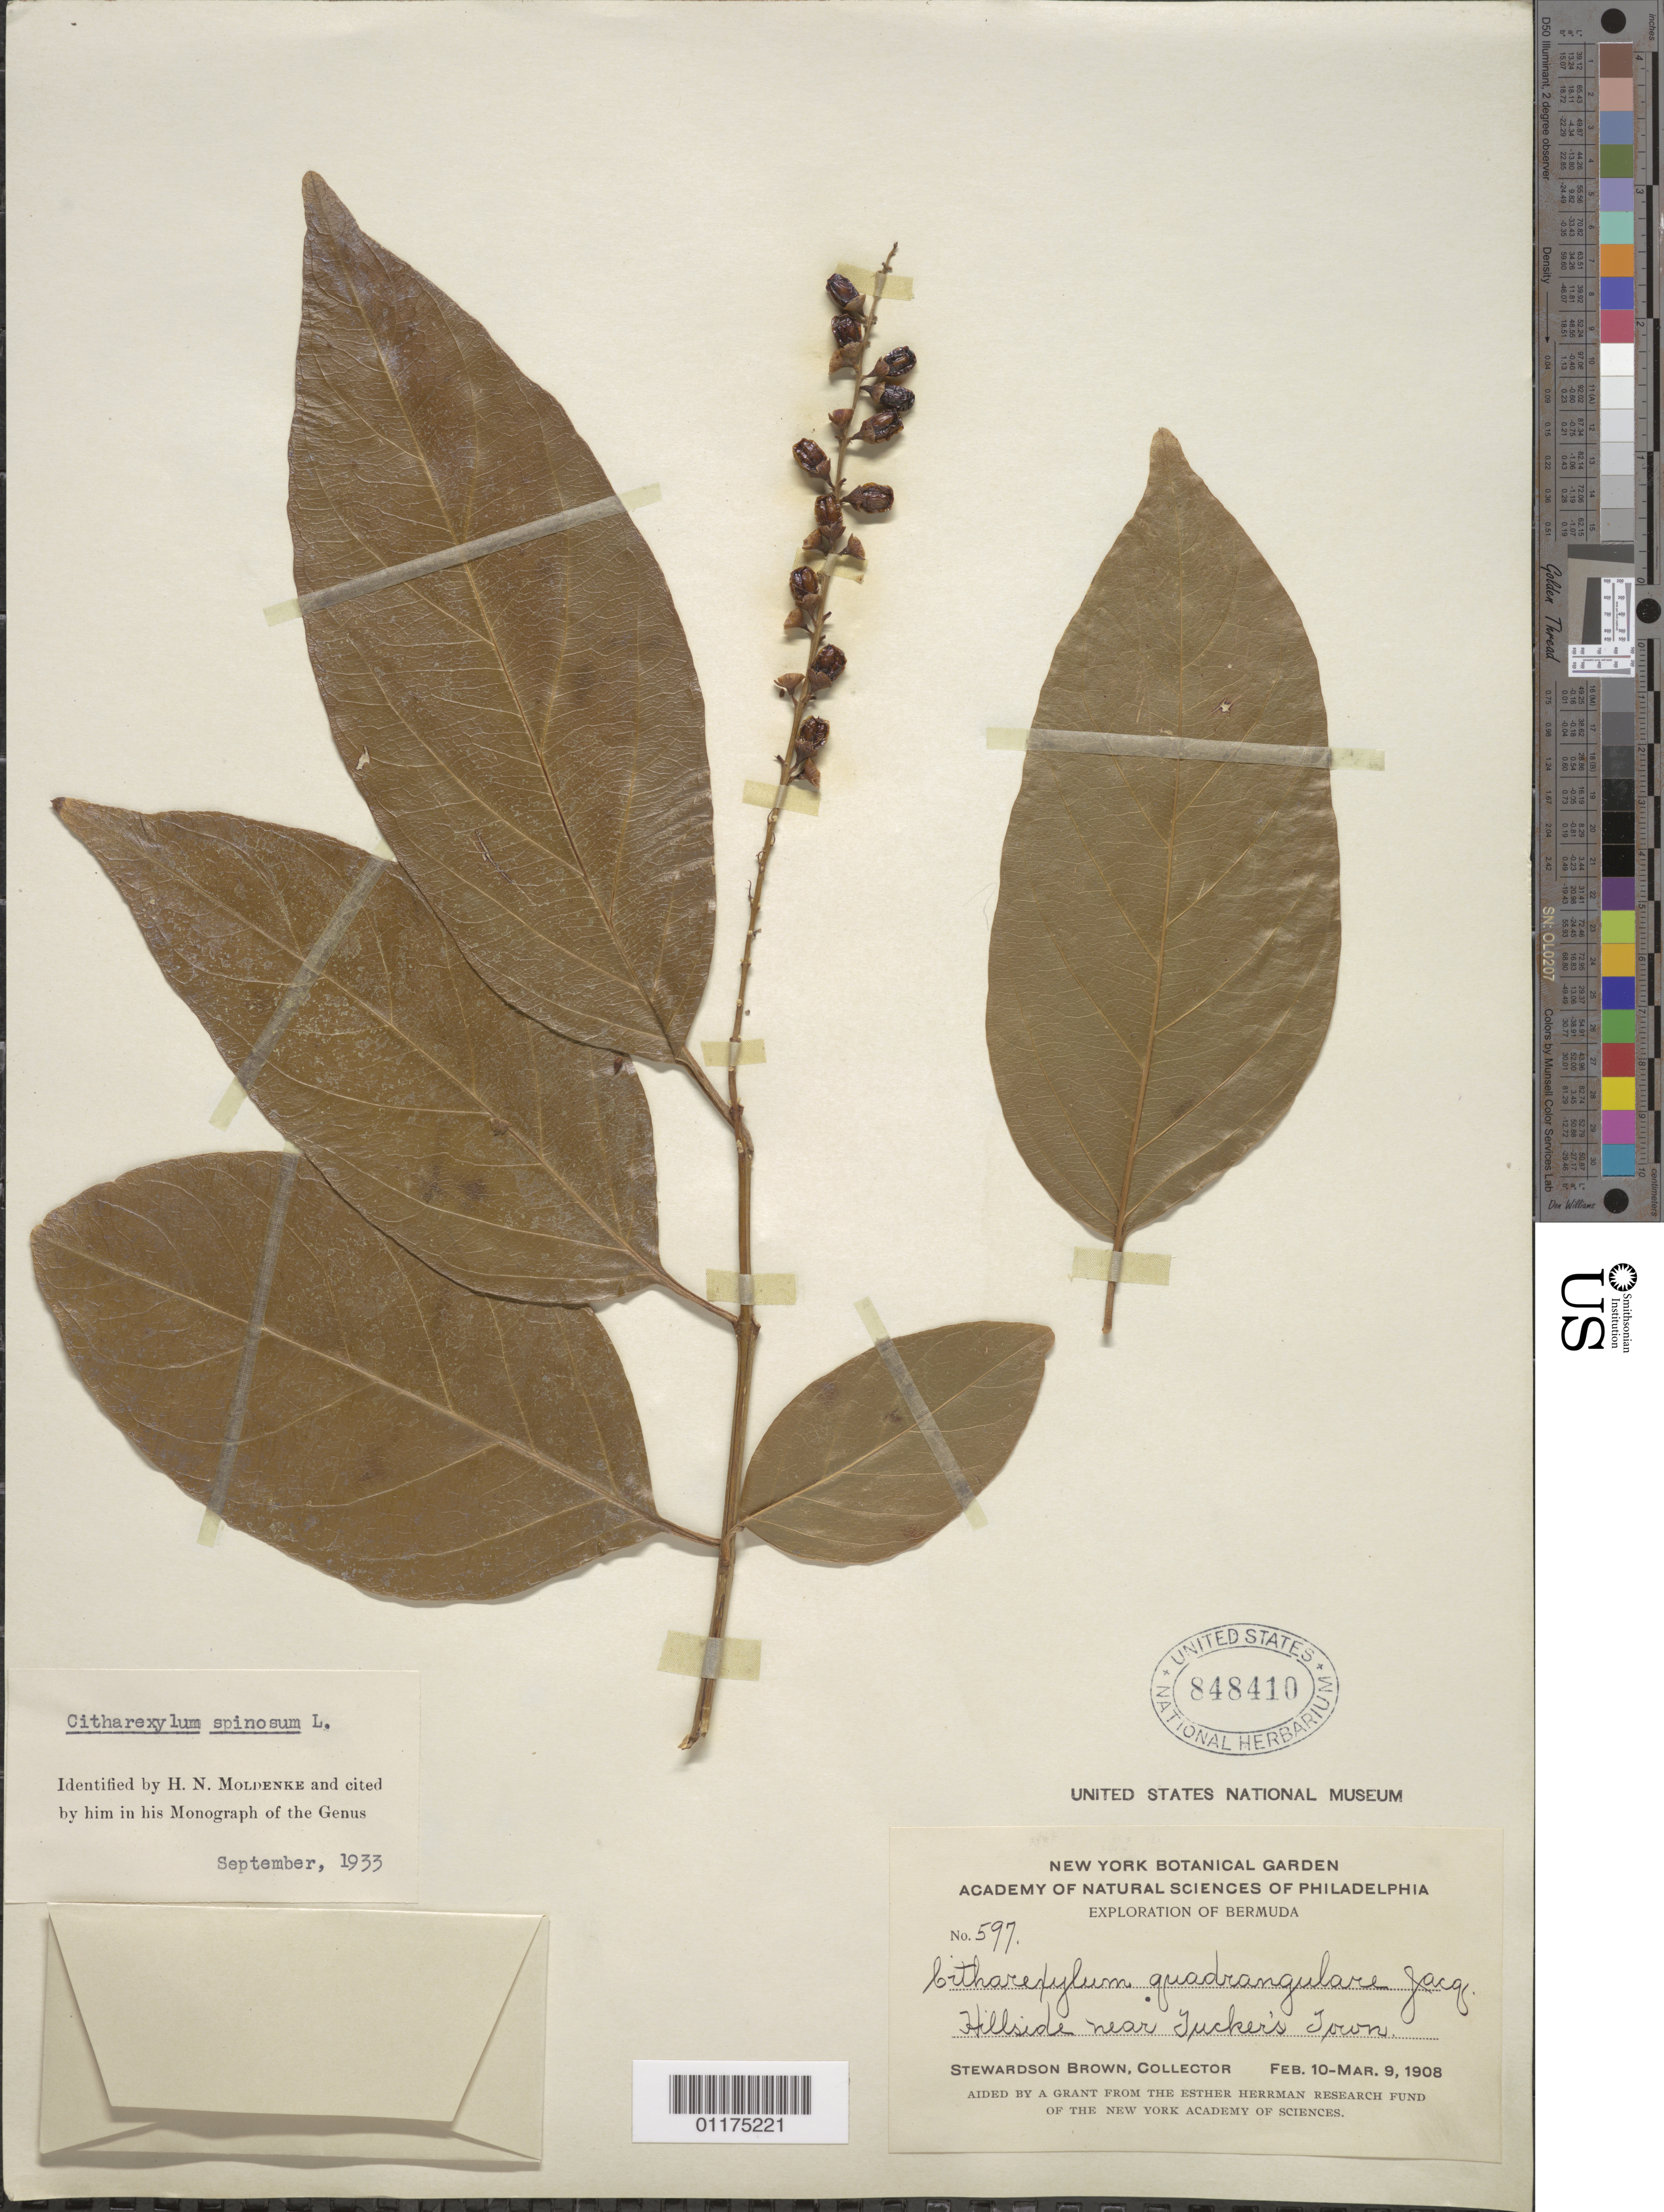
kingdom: Plantae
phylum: Tracheophyta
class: Magnoliopsida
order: Lamiales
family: Verbenaceae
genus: Citharexylum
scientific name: Citharexylum spinosum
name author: L.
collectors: S. Brown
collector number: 597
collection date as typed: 10 Feb 1908 to 09 Mar 1908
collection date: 1908-02-10/1908-03-09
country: Bermuda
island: Bermuda I.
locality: Hillside near Gucket's Gown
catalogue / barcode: US 848410